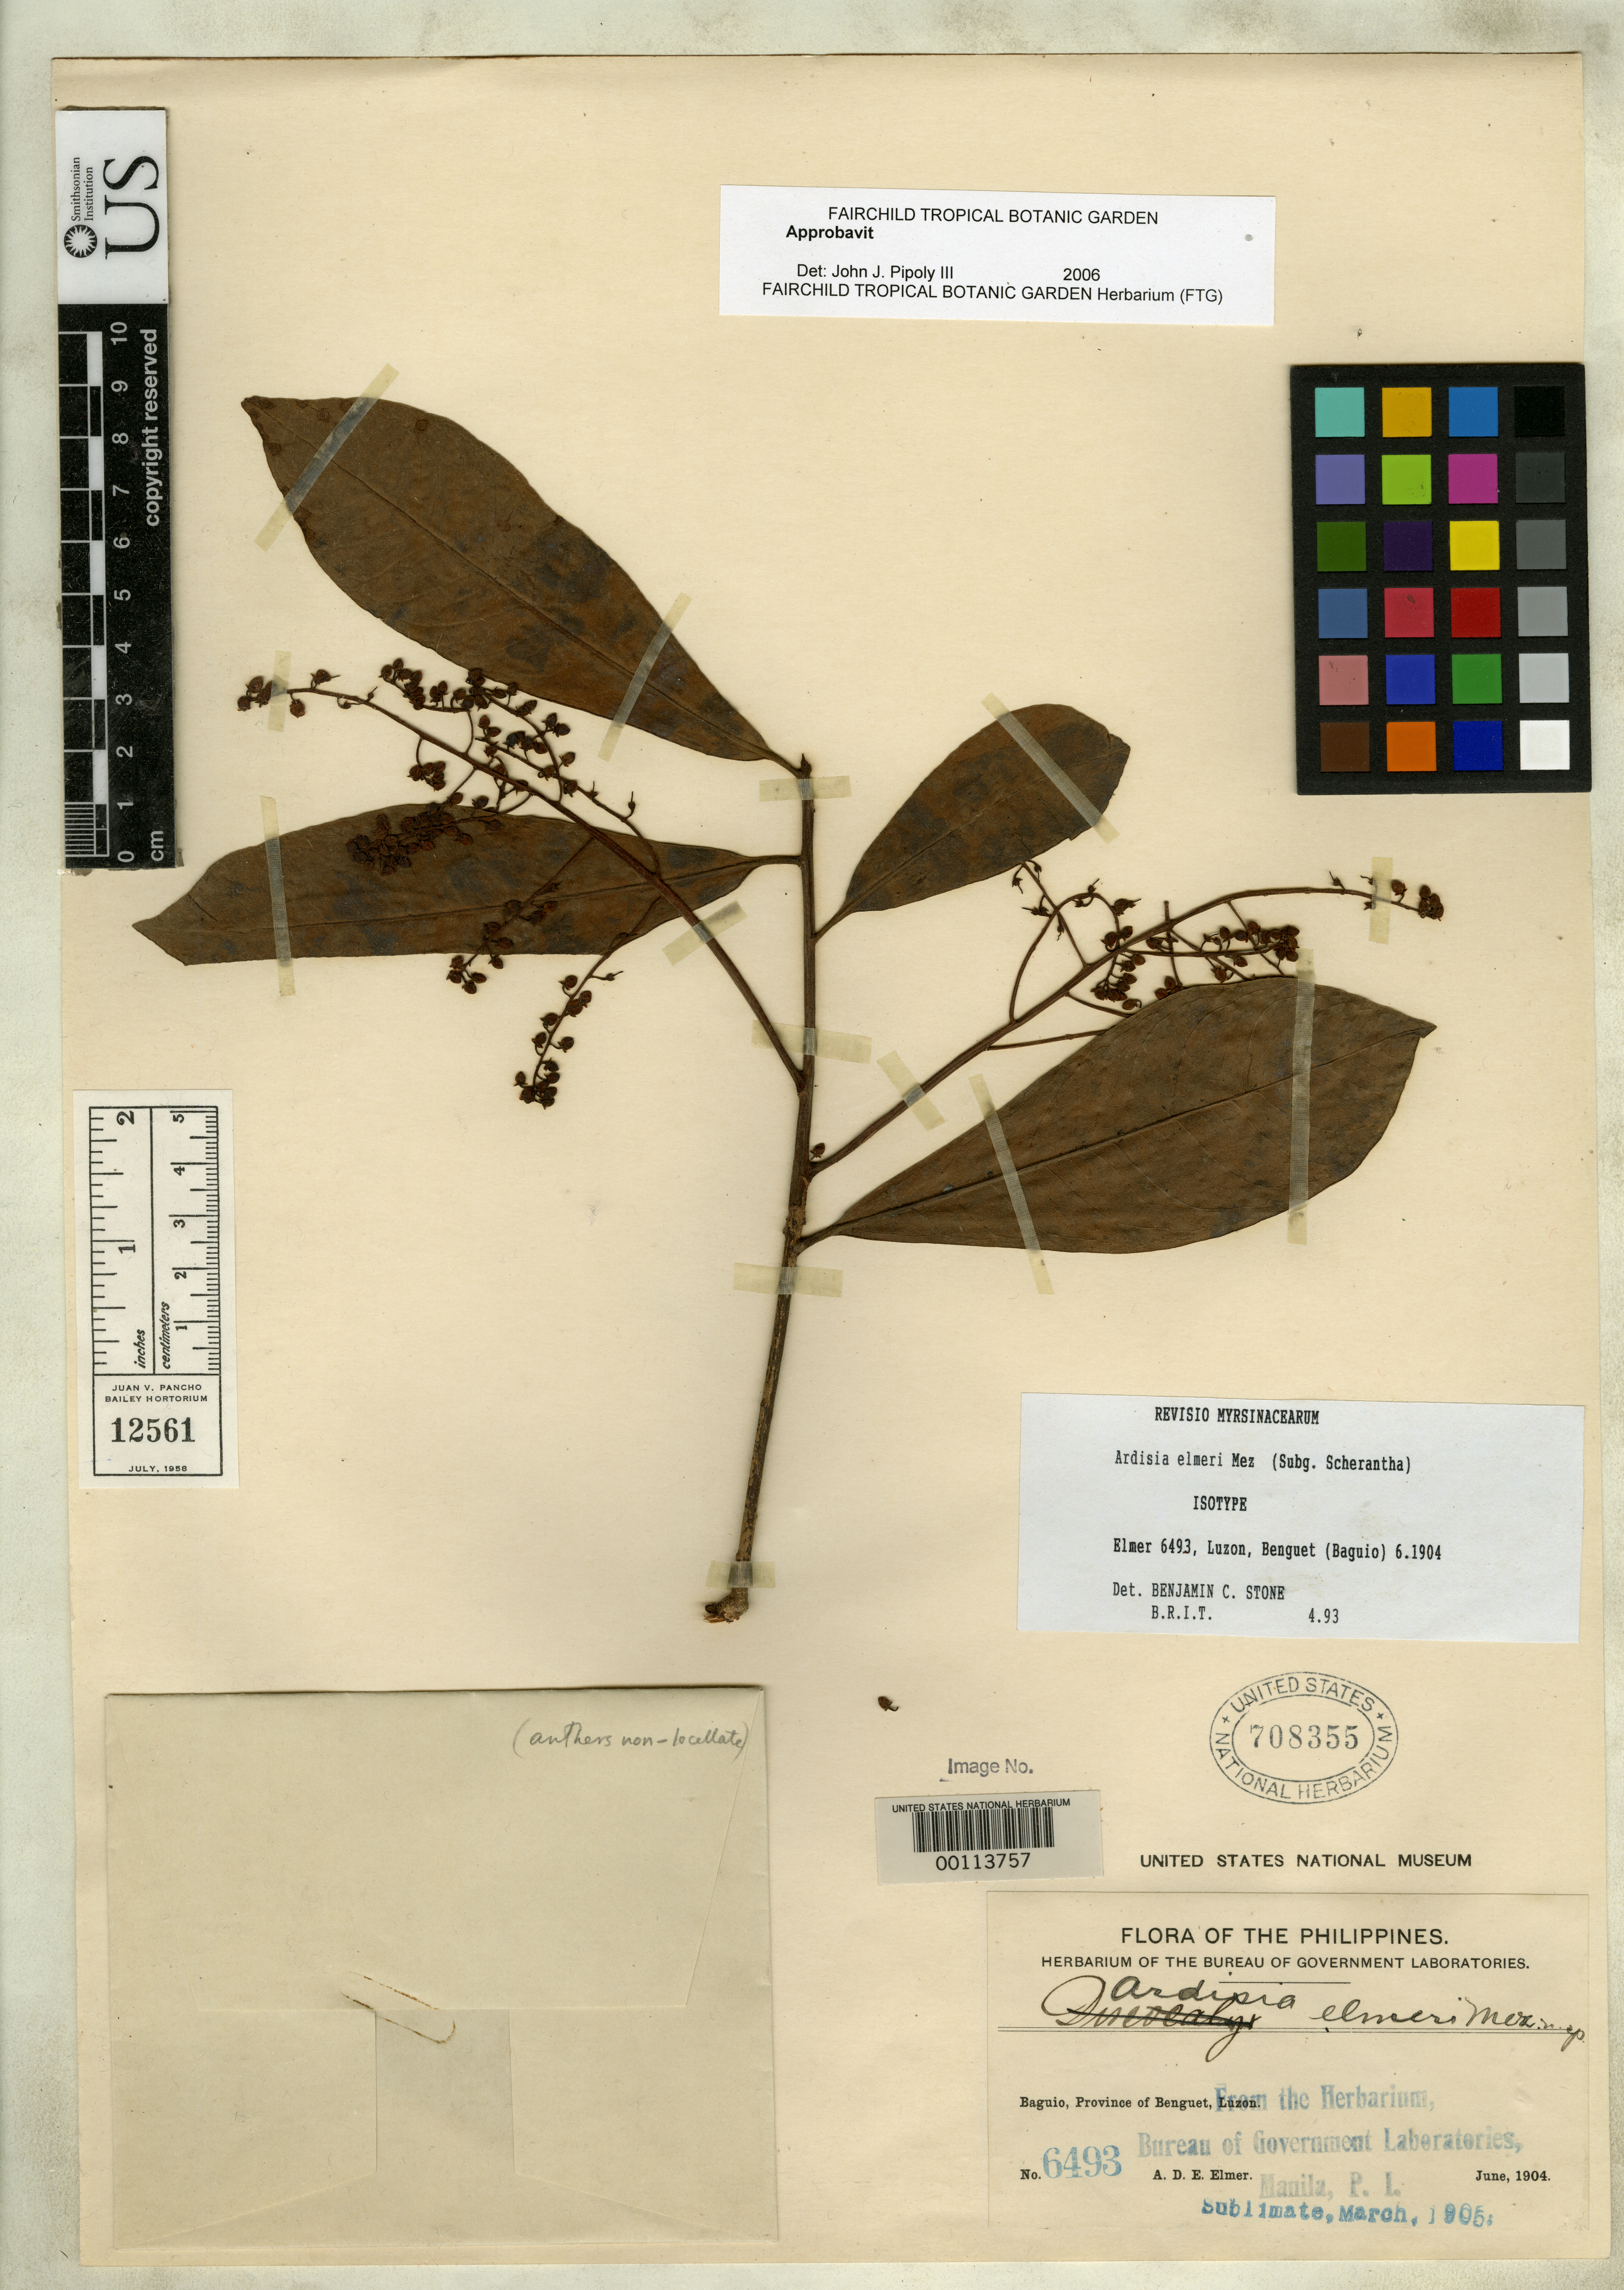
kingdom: Plantae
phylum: Tracheophyta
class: Magnoliopsida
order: Ericales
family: Primulaceae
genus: Ardisia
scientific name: Ardisia elmeri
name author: Mez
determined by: Stone, Benjamin C.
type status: Isotype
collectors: A. D. E. Elmer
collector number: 6493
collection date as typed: Jun 1904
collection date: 1904-06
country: Philippines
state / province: Cordillera (Administrative Region)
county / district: Benguet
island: Luzon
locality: Baguio.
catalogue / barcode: US 708355